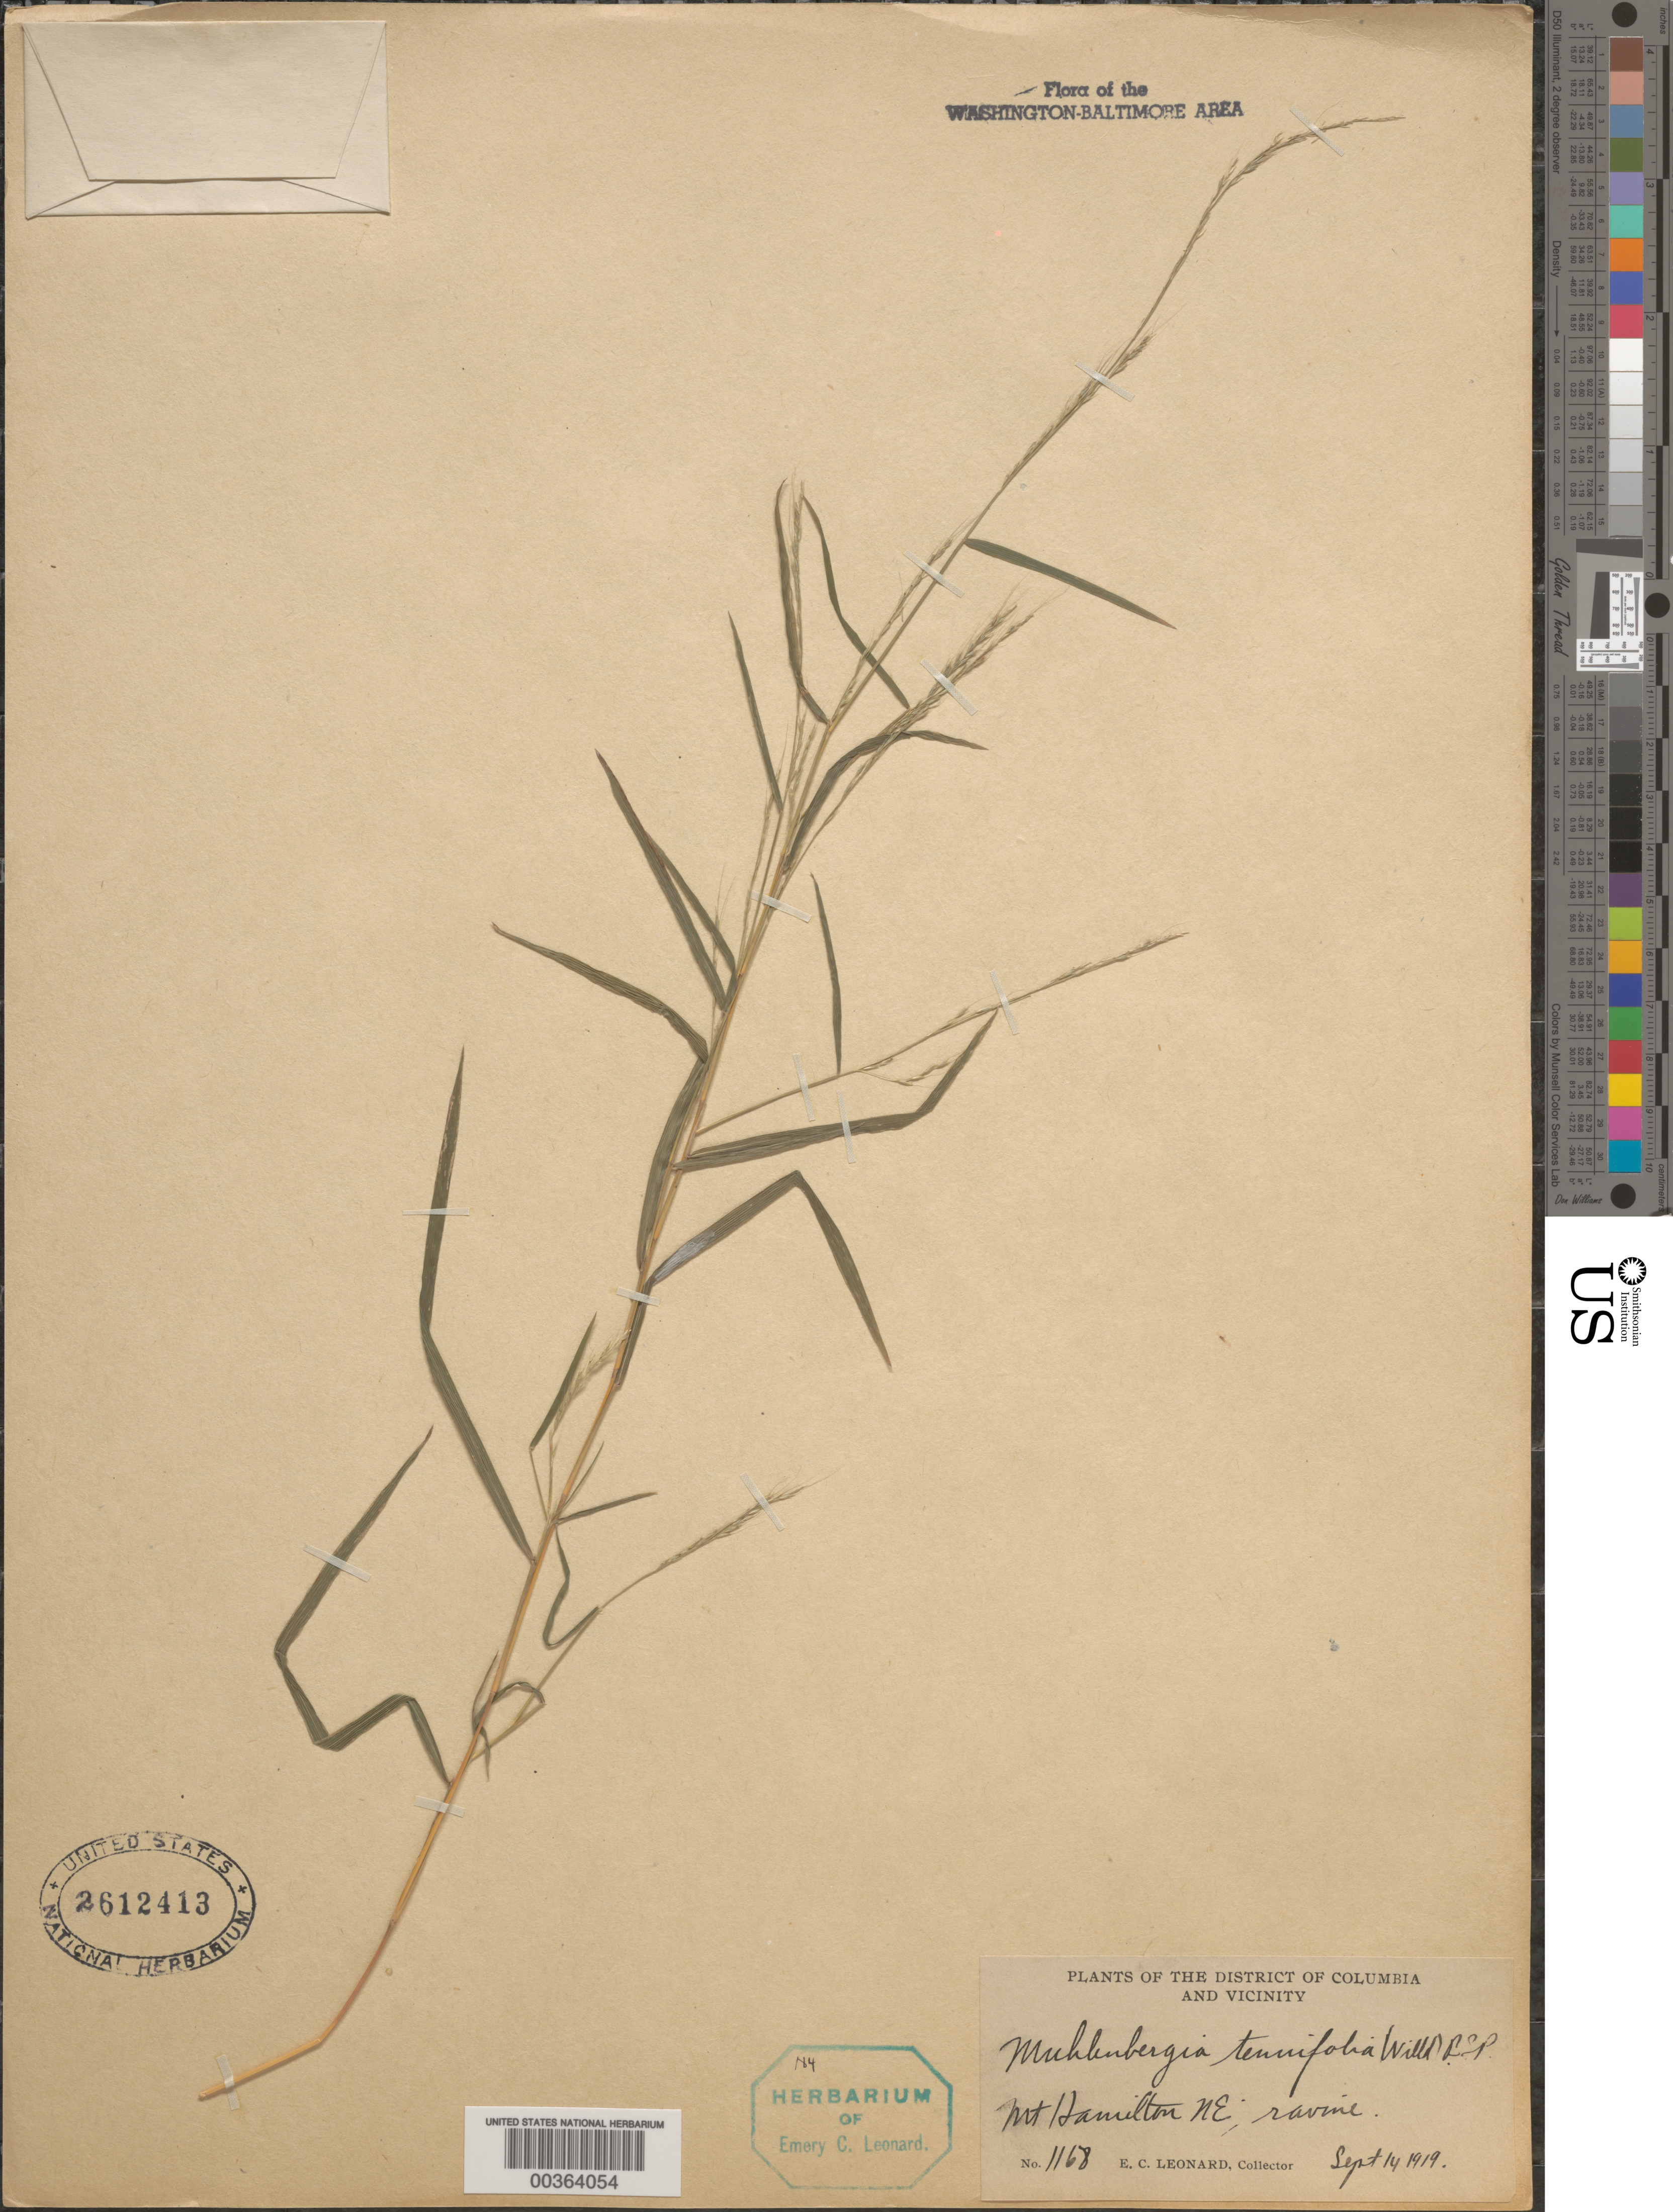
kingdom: Plantae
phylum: Tracheophyta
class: Liliopsida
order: Poales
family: Poaceae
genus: Muhlenbergia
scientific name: Muhlenbergia tenuiflora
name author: (Willd.) Britton, Stearns & Poggenb.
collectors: E. C. Leonard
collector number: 1168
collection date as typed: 14 Sep 1919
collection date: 1919-09-14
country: United States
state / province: District of Columbia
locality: Mount Hamilton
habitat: Ravine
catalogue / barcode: US 2612413